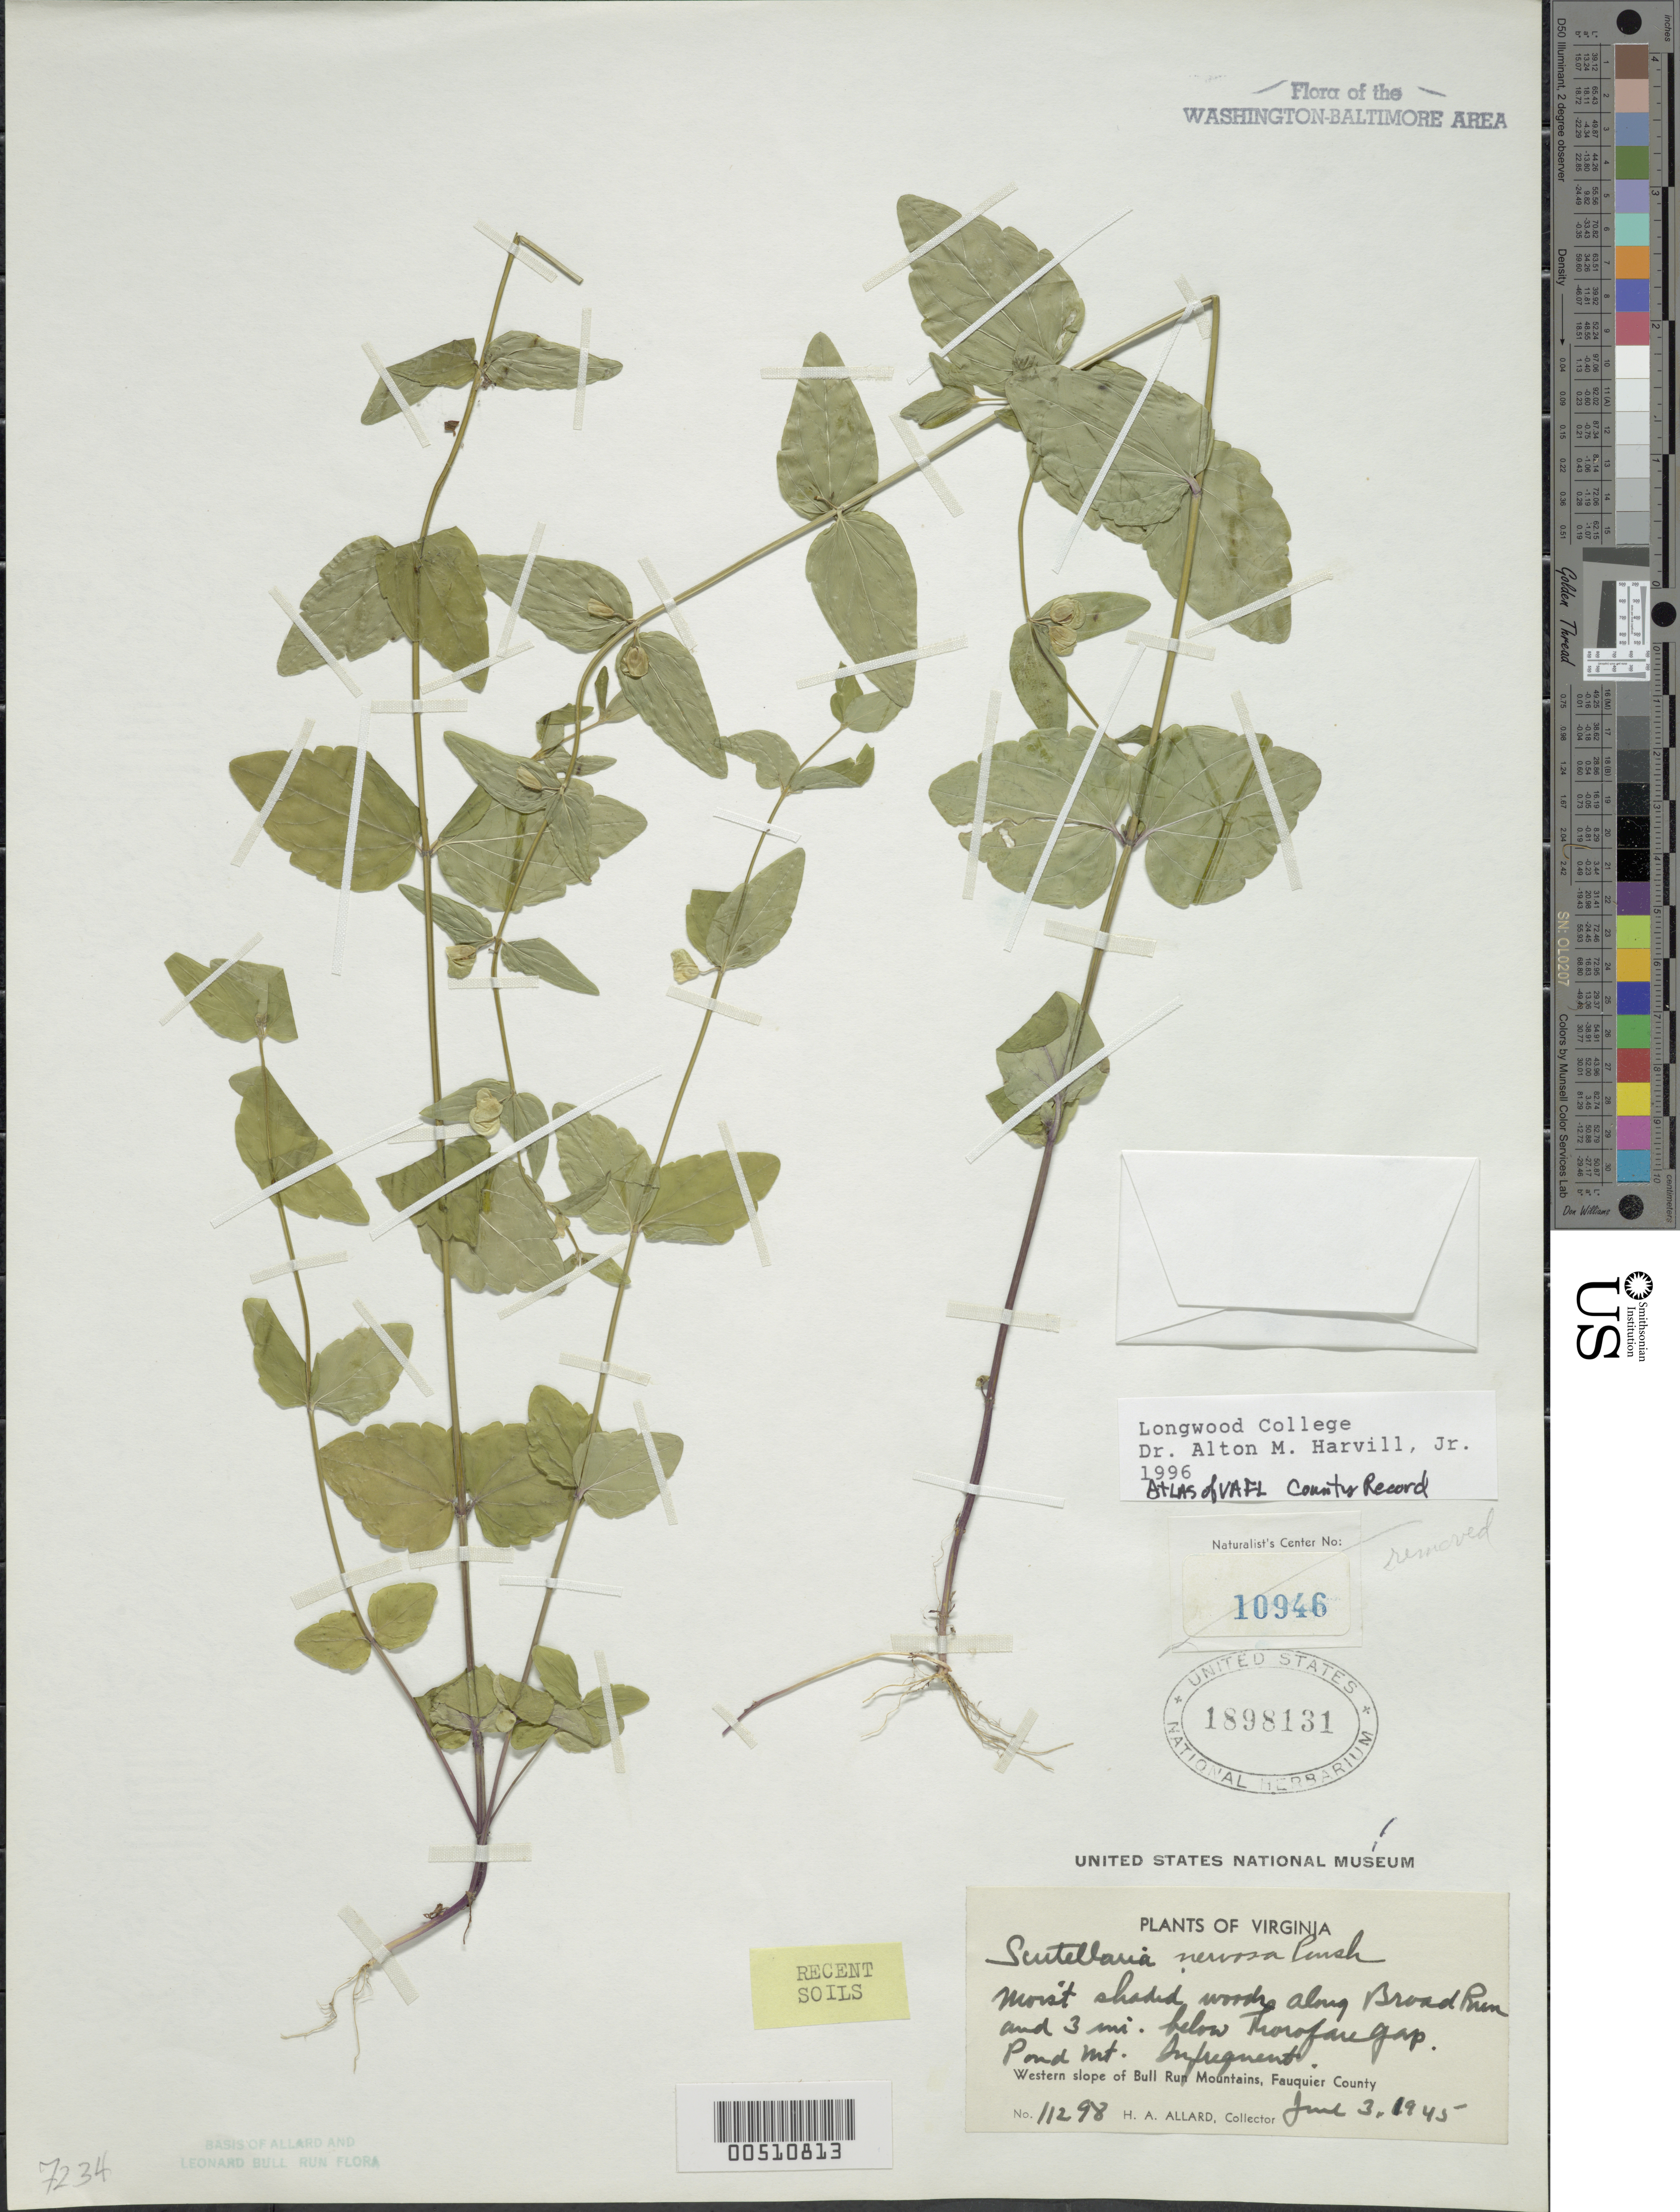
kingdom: Plantae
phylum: Tracheophyta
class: Magnoliopsida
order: Lamiales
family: Lamiaceae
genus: Scutellaria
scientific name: Scutellaria nervosa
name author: Pursh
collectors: H. A. Allard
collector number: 11298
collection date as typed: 03 Jun 1945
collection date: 1945-06-03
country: United States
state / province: Virginia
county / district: Fauquier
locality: Along Broad Run, 3 mi. below Thorofare Gap, Pond Mt. Bull Run Mts.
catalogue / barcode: US 1898131